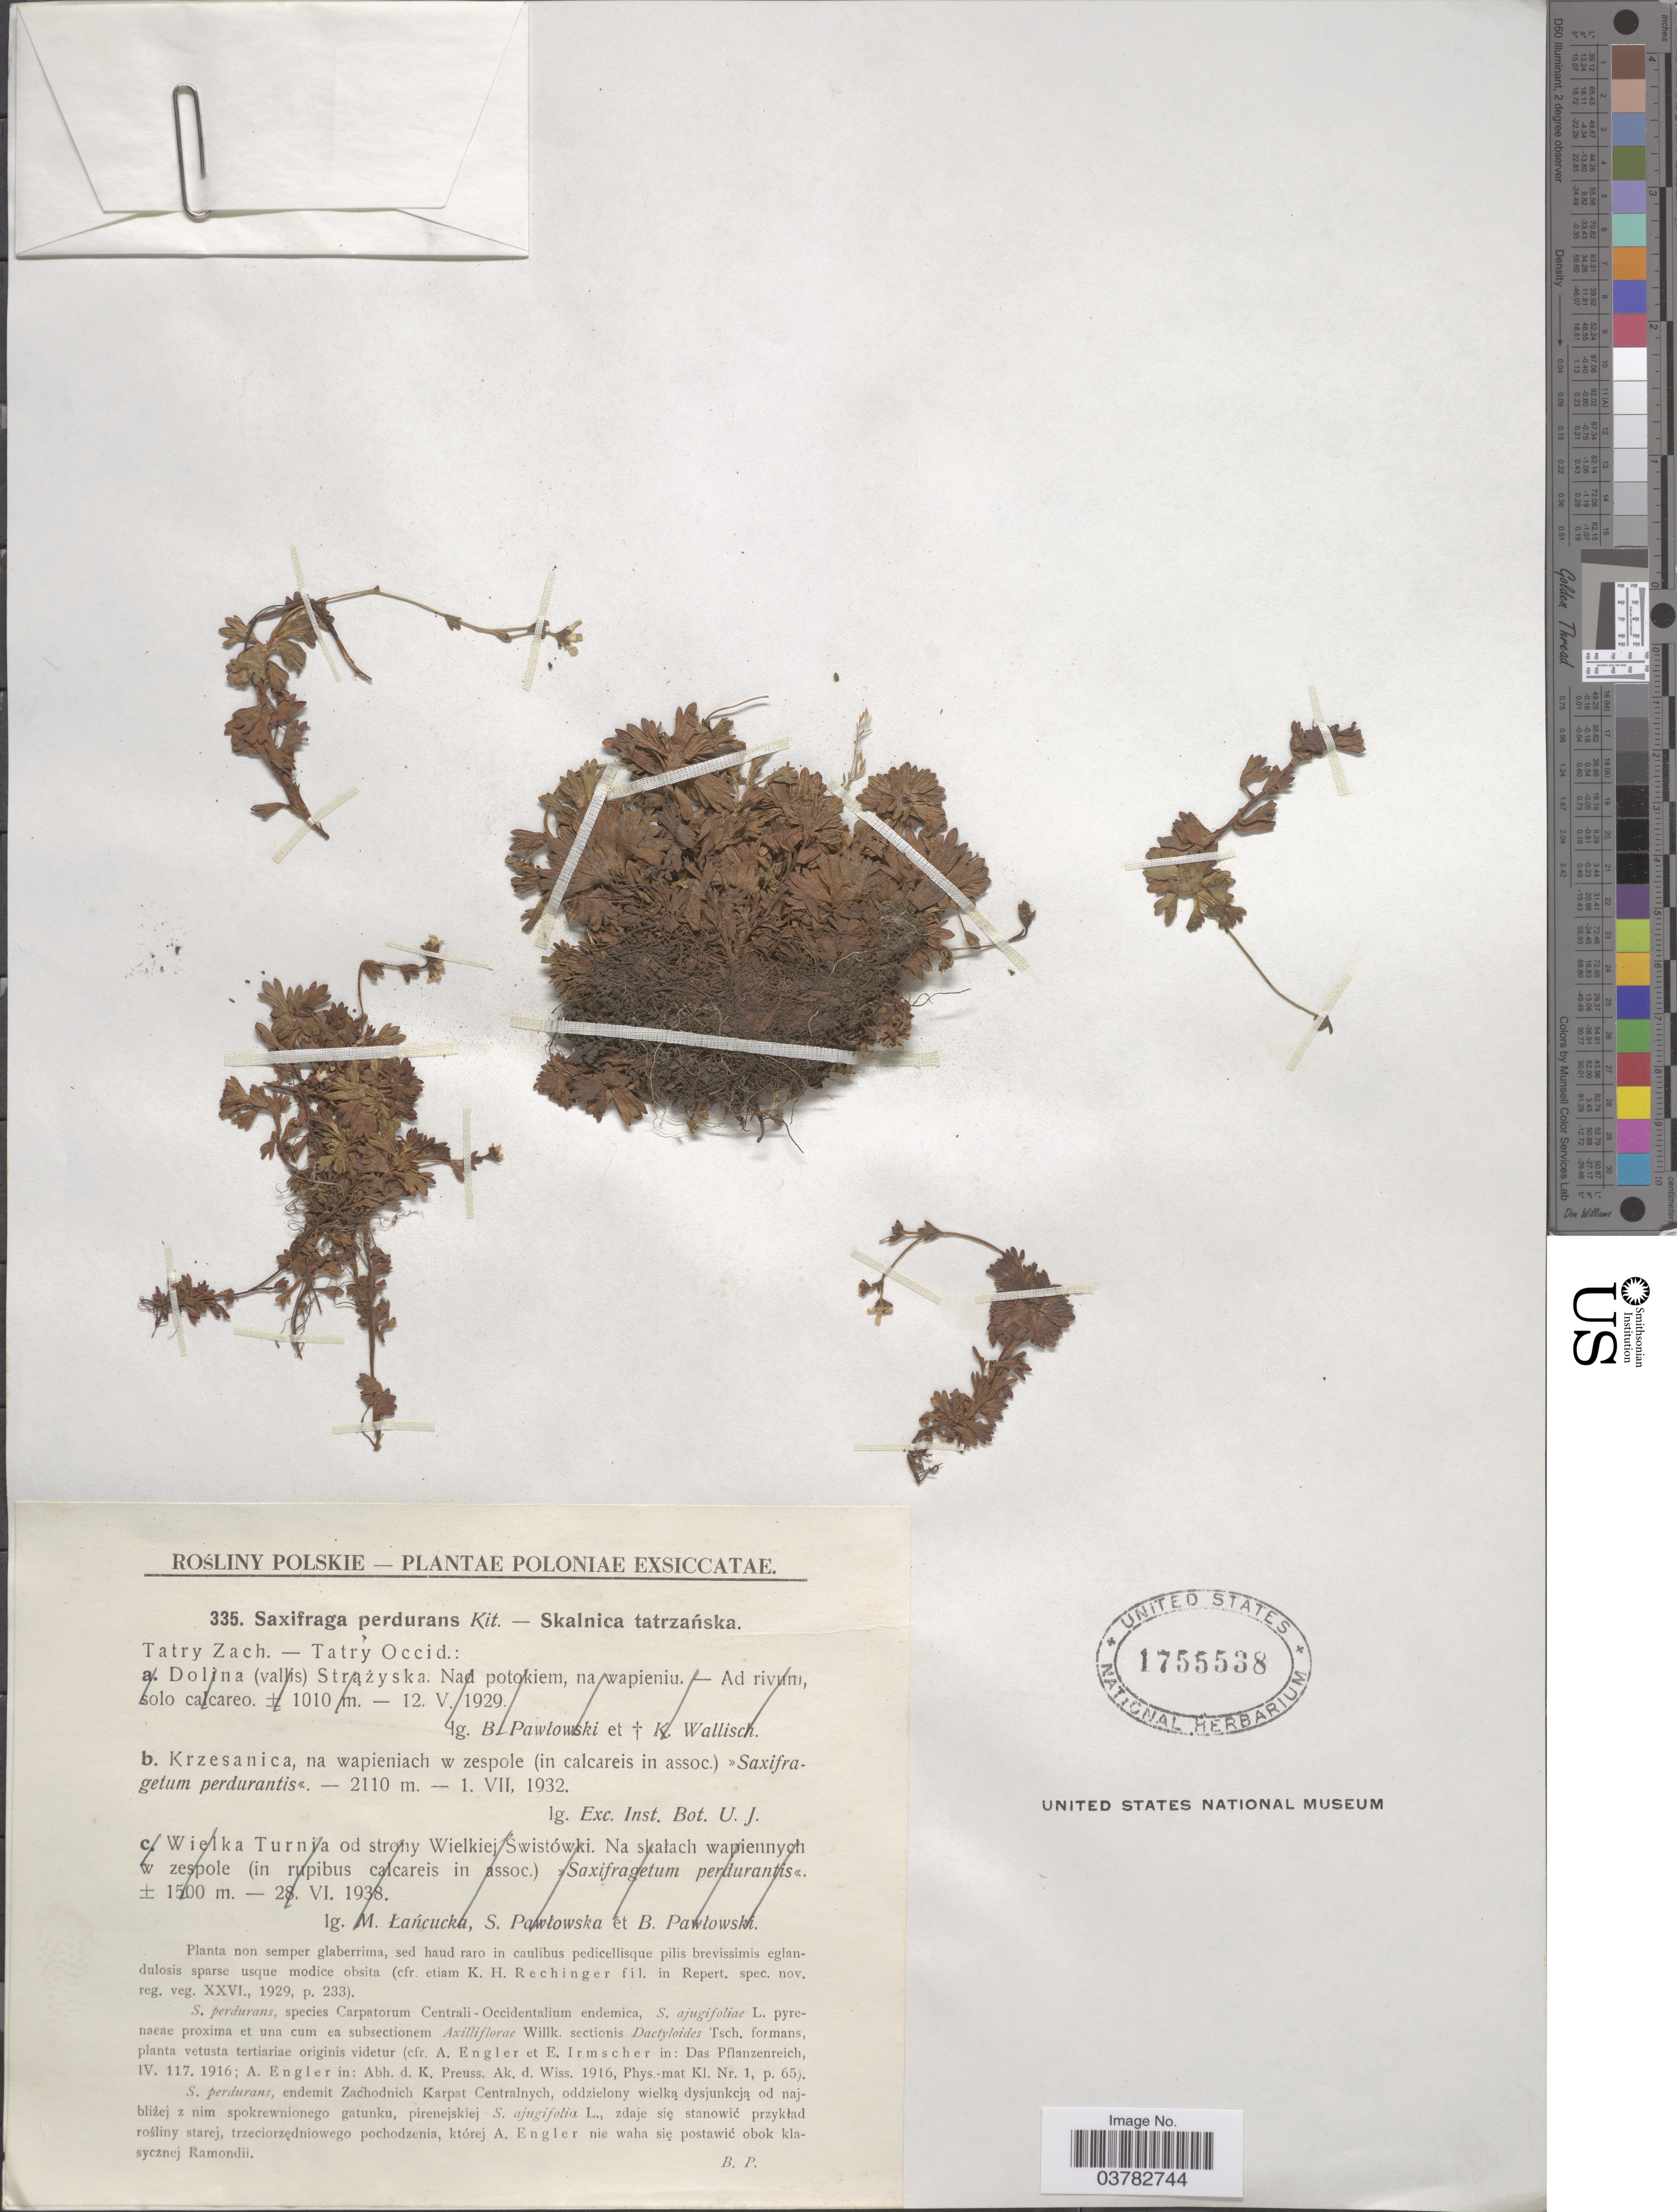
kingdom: Plantae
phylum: Tracheophyta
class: Magnoliopsida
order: Saxifragales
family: Saxifragaceae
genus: Saxifraga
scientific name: Saxifraga perdurans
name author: Kit.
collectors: Exch. Inst. Bot. U.J.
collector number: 335b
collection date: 1932-07-01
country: Poland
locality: Poloniae. Krzesanica, na wapieniach w zespole (in calcareis in assoc.).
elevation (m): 2110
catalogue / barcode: US 1755538